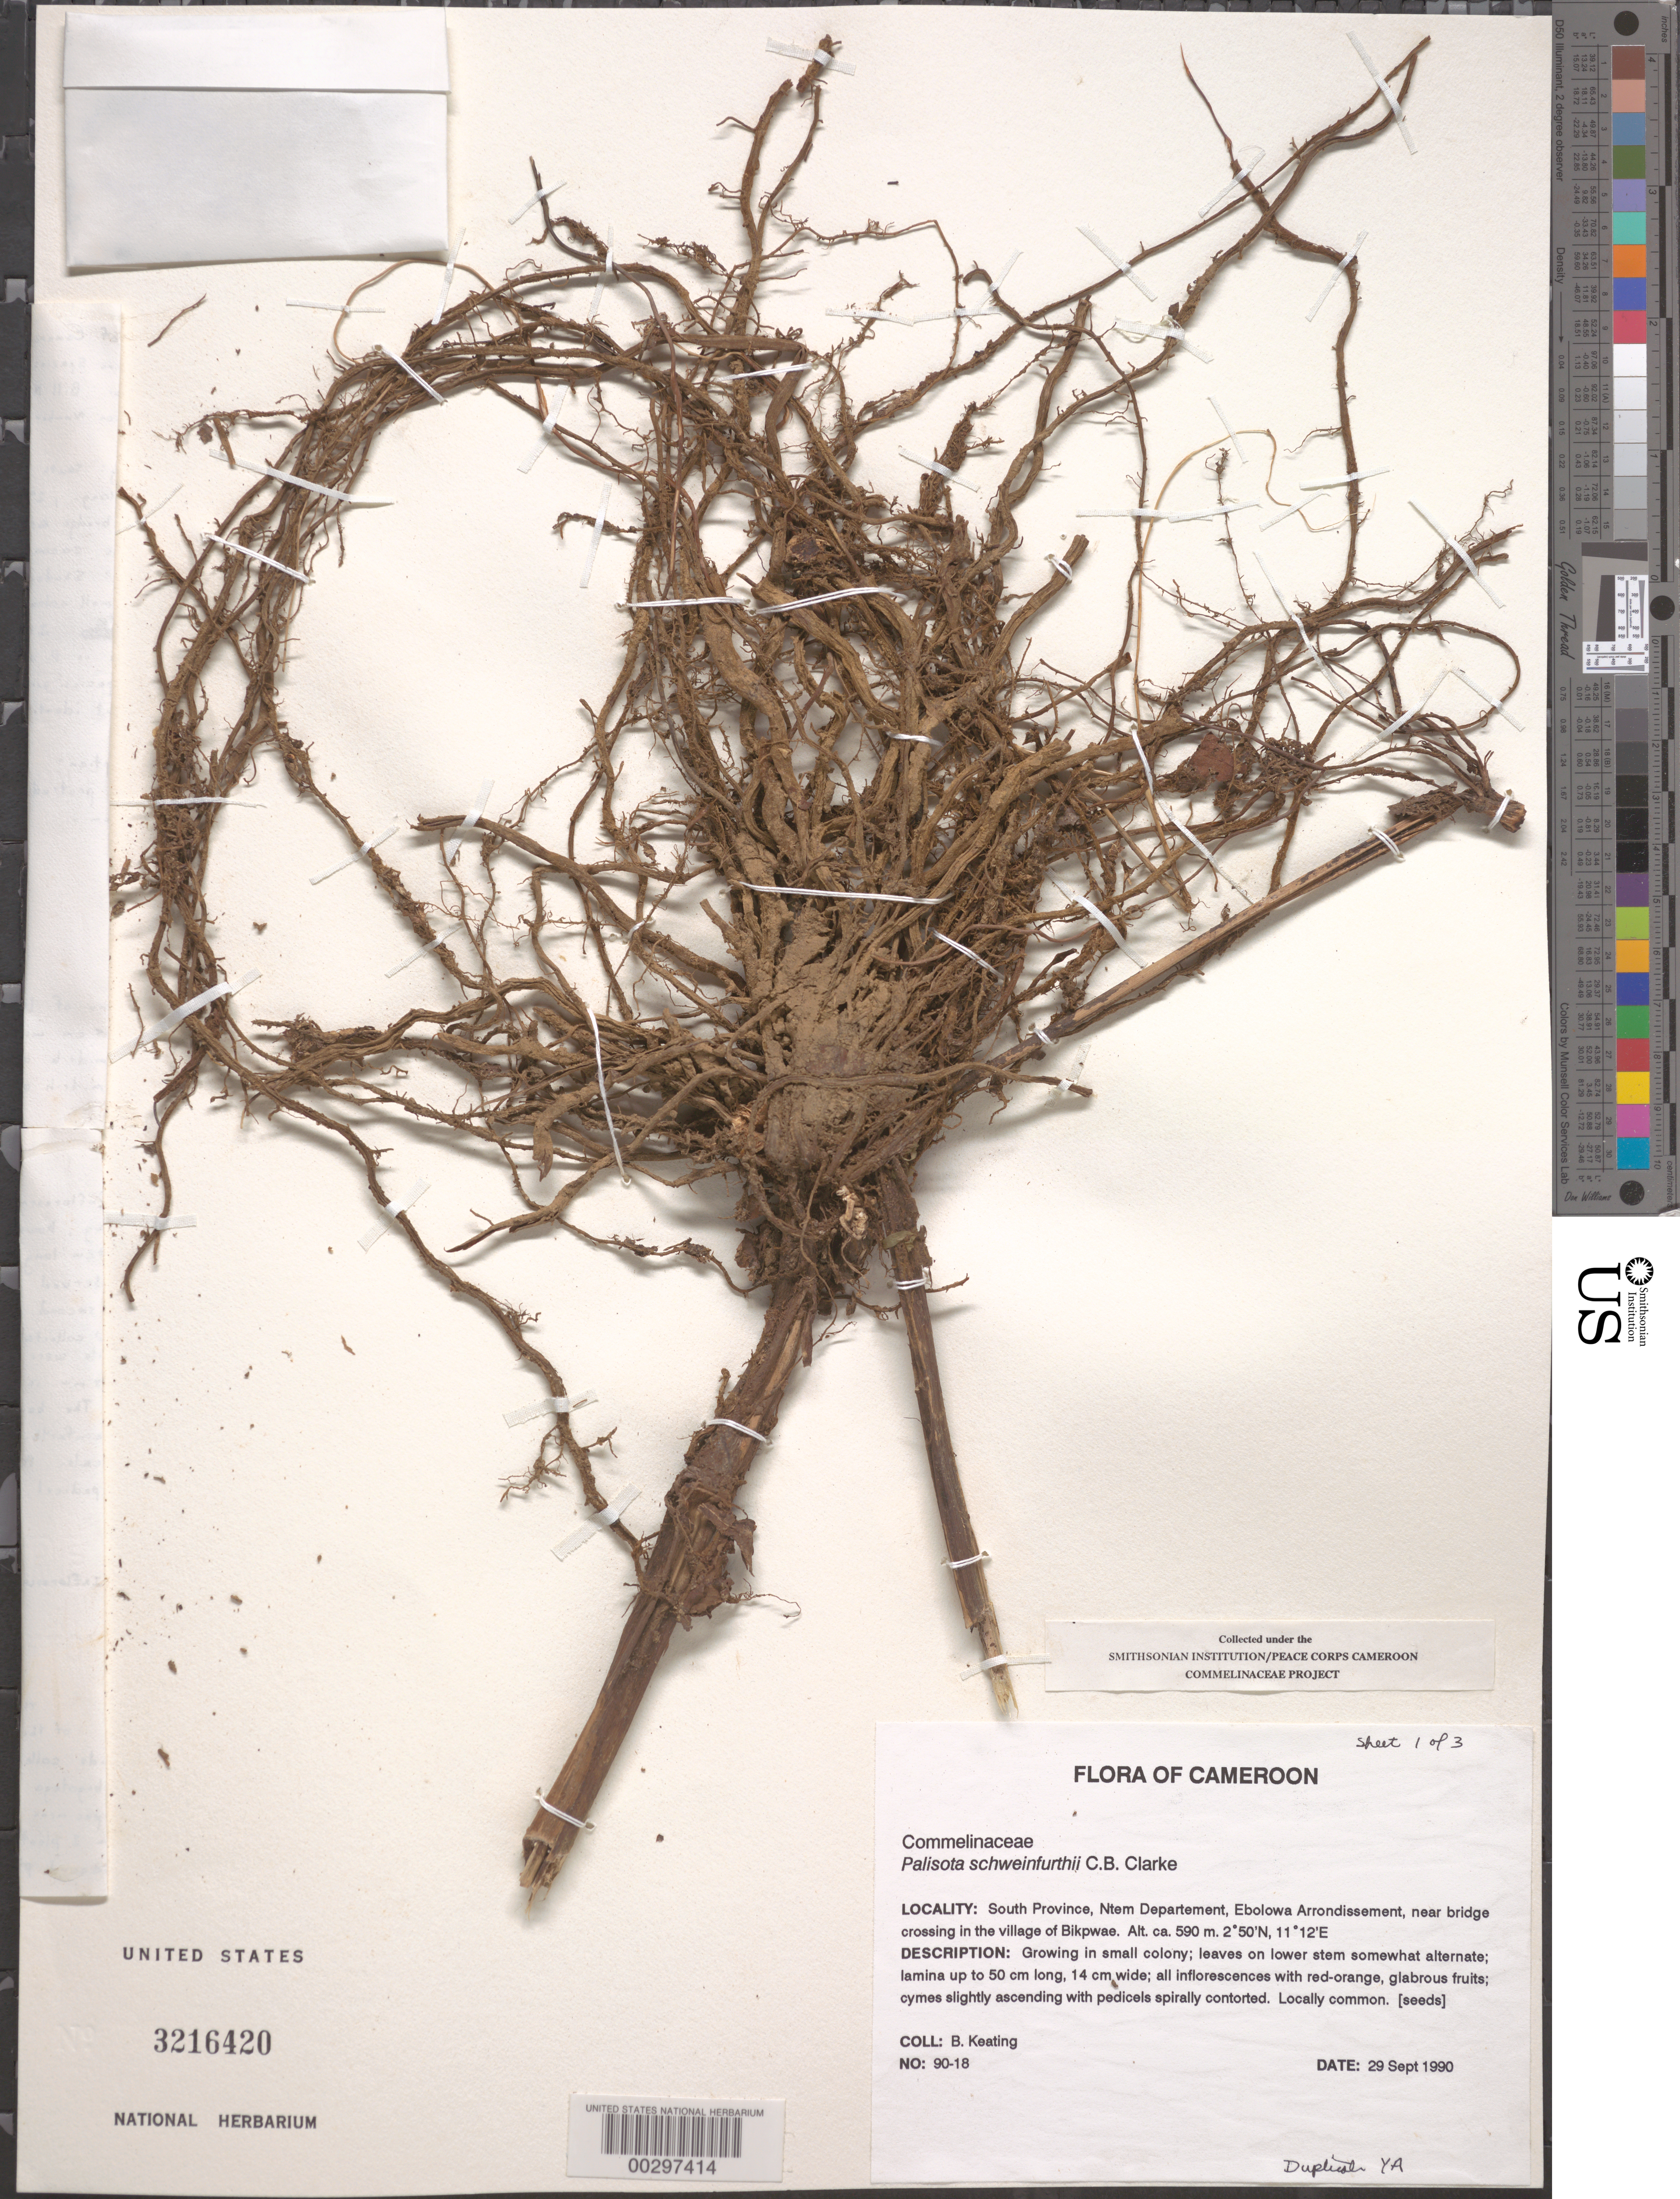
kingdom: Plantae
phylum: Tracheophyta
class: Liliopsida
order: Commelinales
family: Commelinaceae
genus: Palisota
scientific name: Palisota schweinfurthii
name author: C.B. Clarke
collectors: B. Keating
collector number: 90-18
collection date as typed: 29 Sep 1990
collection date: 1990-09-29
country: Cameroon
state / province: Sud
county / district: Ntem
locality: Ntem, ebolowa arrondissement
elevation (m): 590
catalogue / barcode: US 3216420